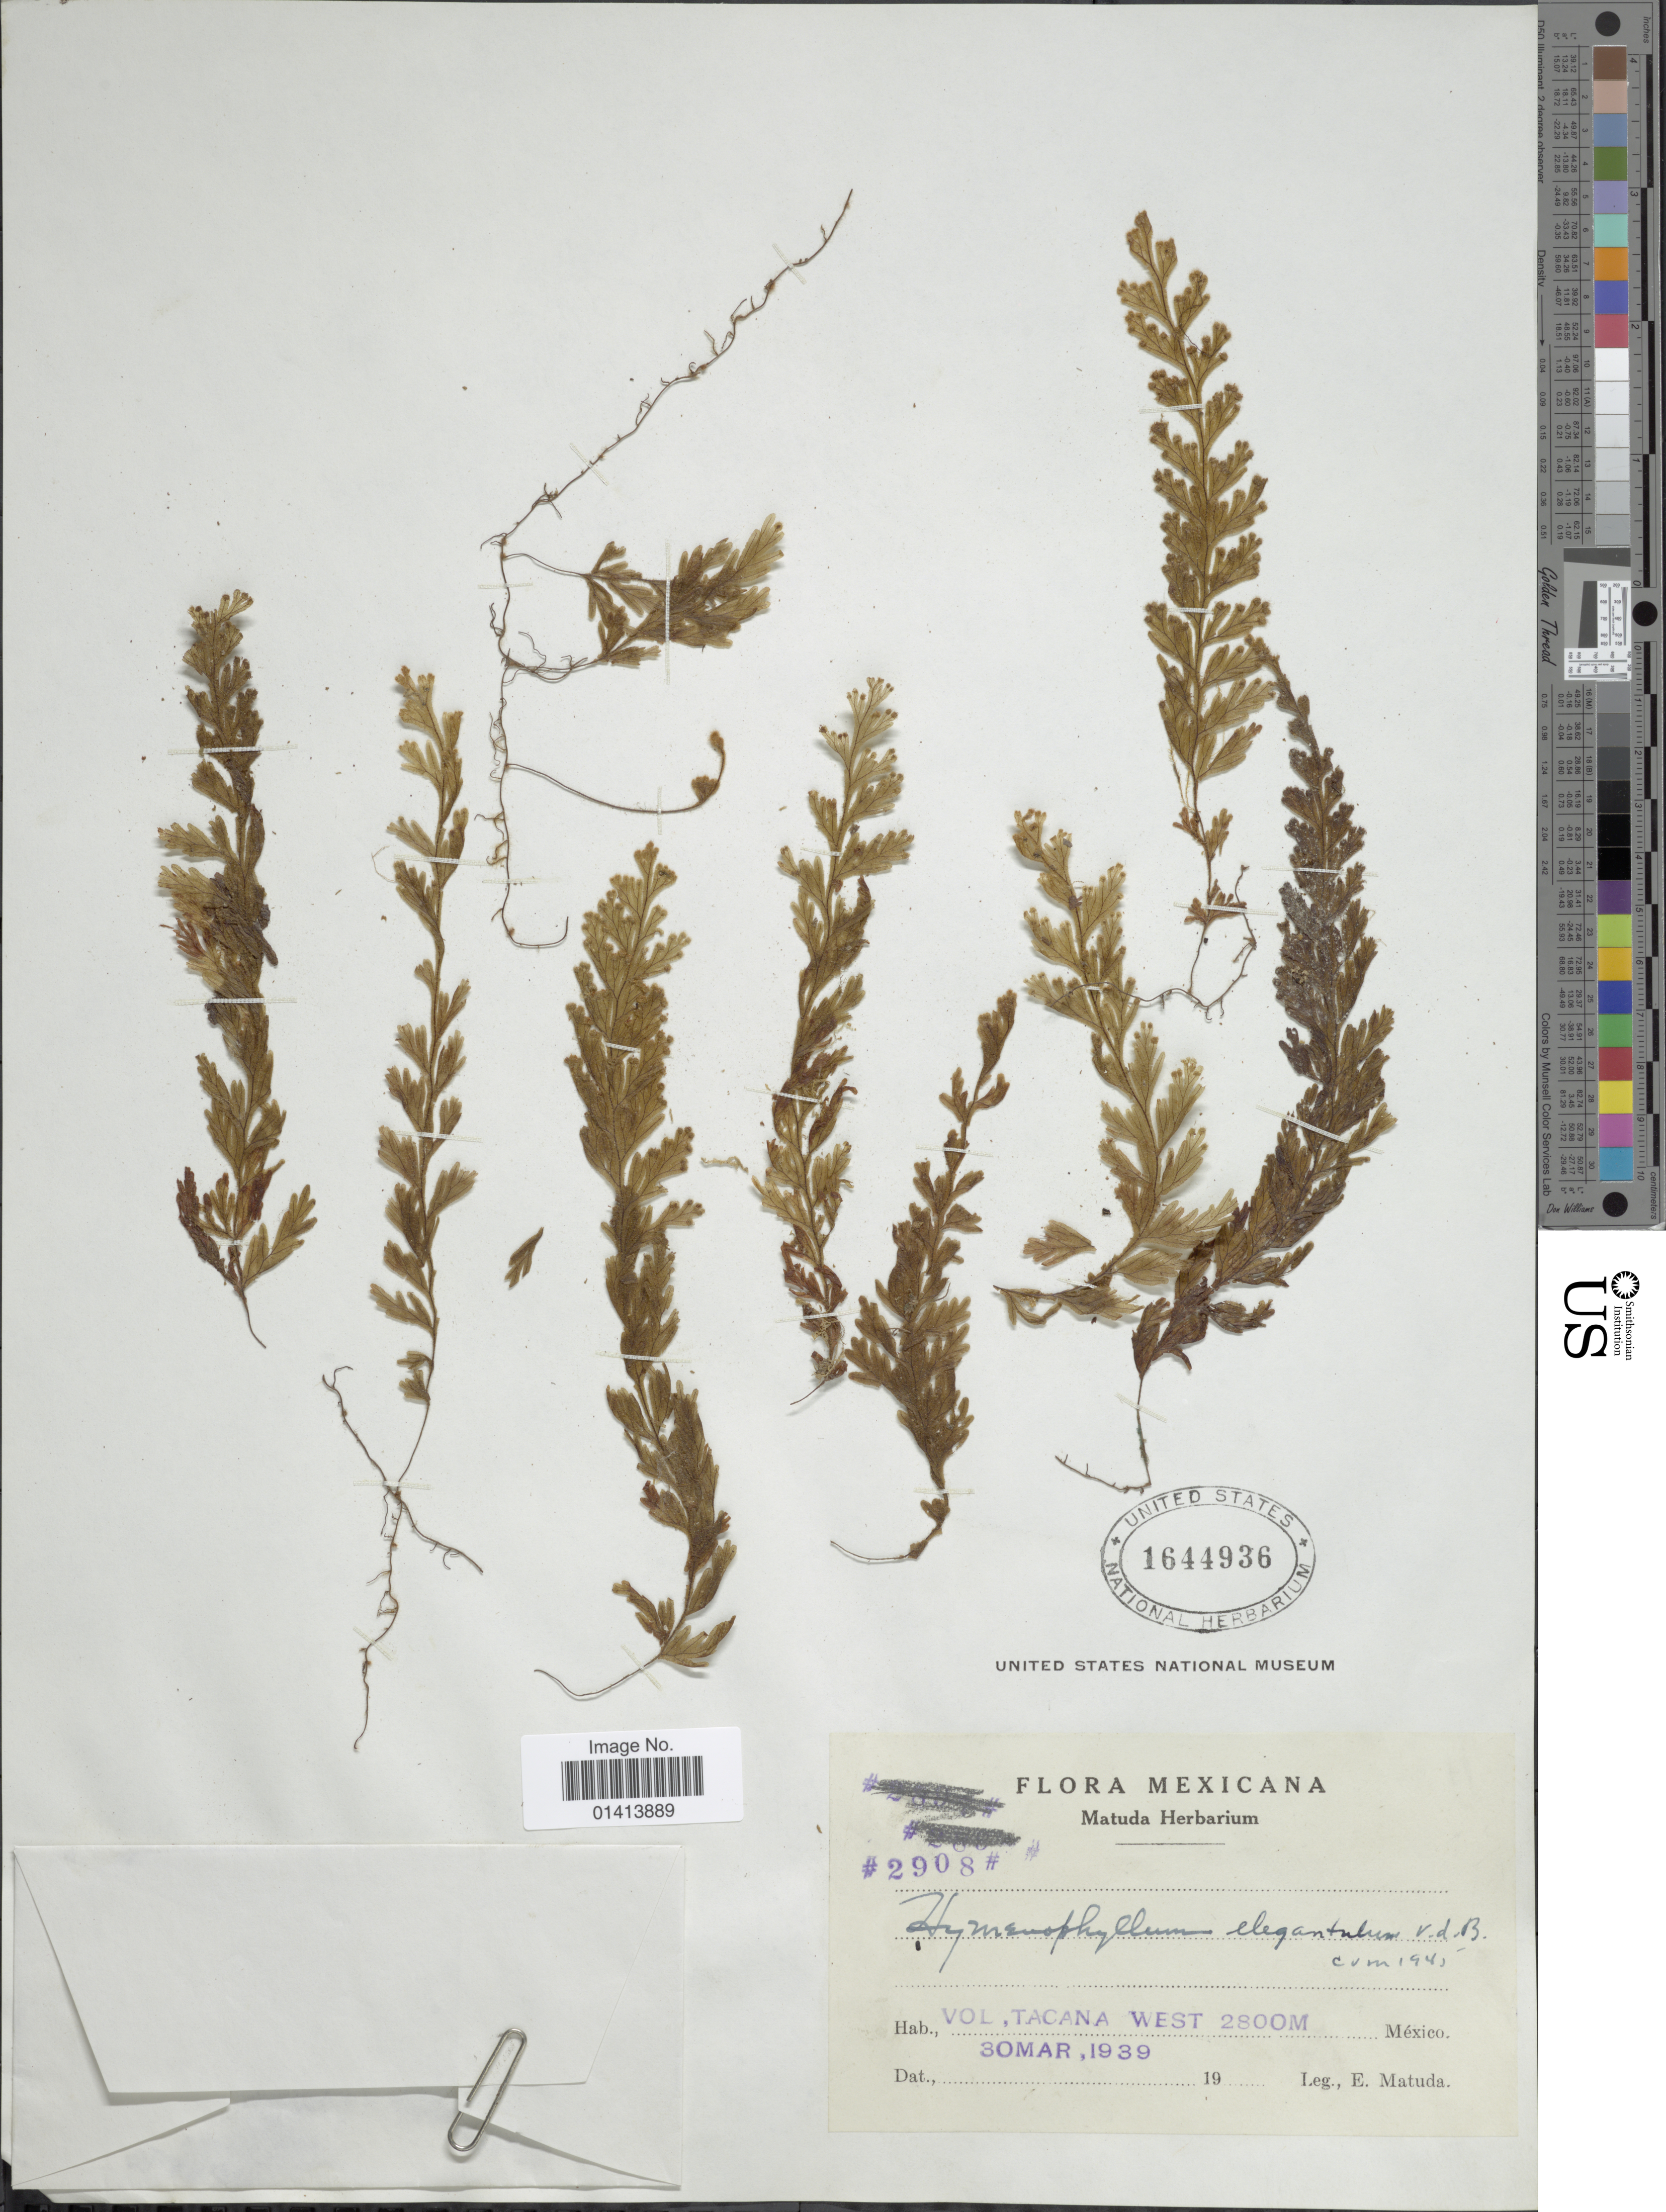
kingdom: Plantae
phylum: Tracheophyta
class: Polypodiopsida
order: Hymenophyllales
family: Hymenophyllaceae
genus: Hymenophyllum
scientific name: Hymenophyllum elegantulum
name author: Bosch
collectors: E. Matuda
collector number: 2908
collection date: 1939-03-30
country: Mexico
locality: Vol, Tacan West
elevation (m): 2800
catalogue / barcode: US 1644936